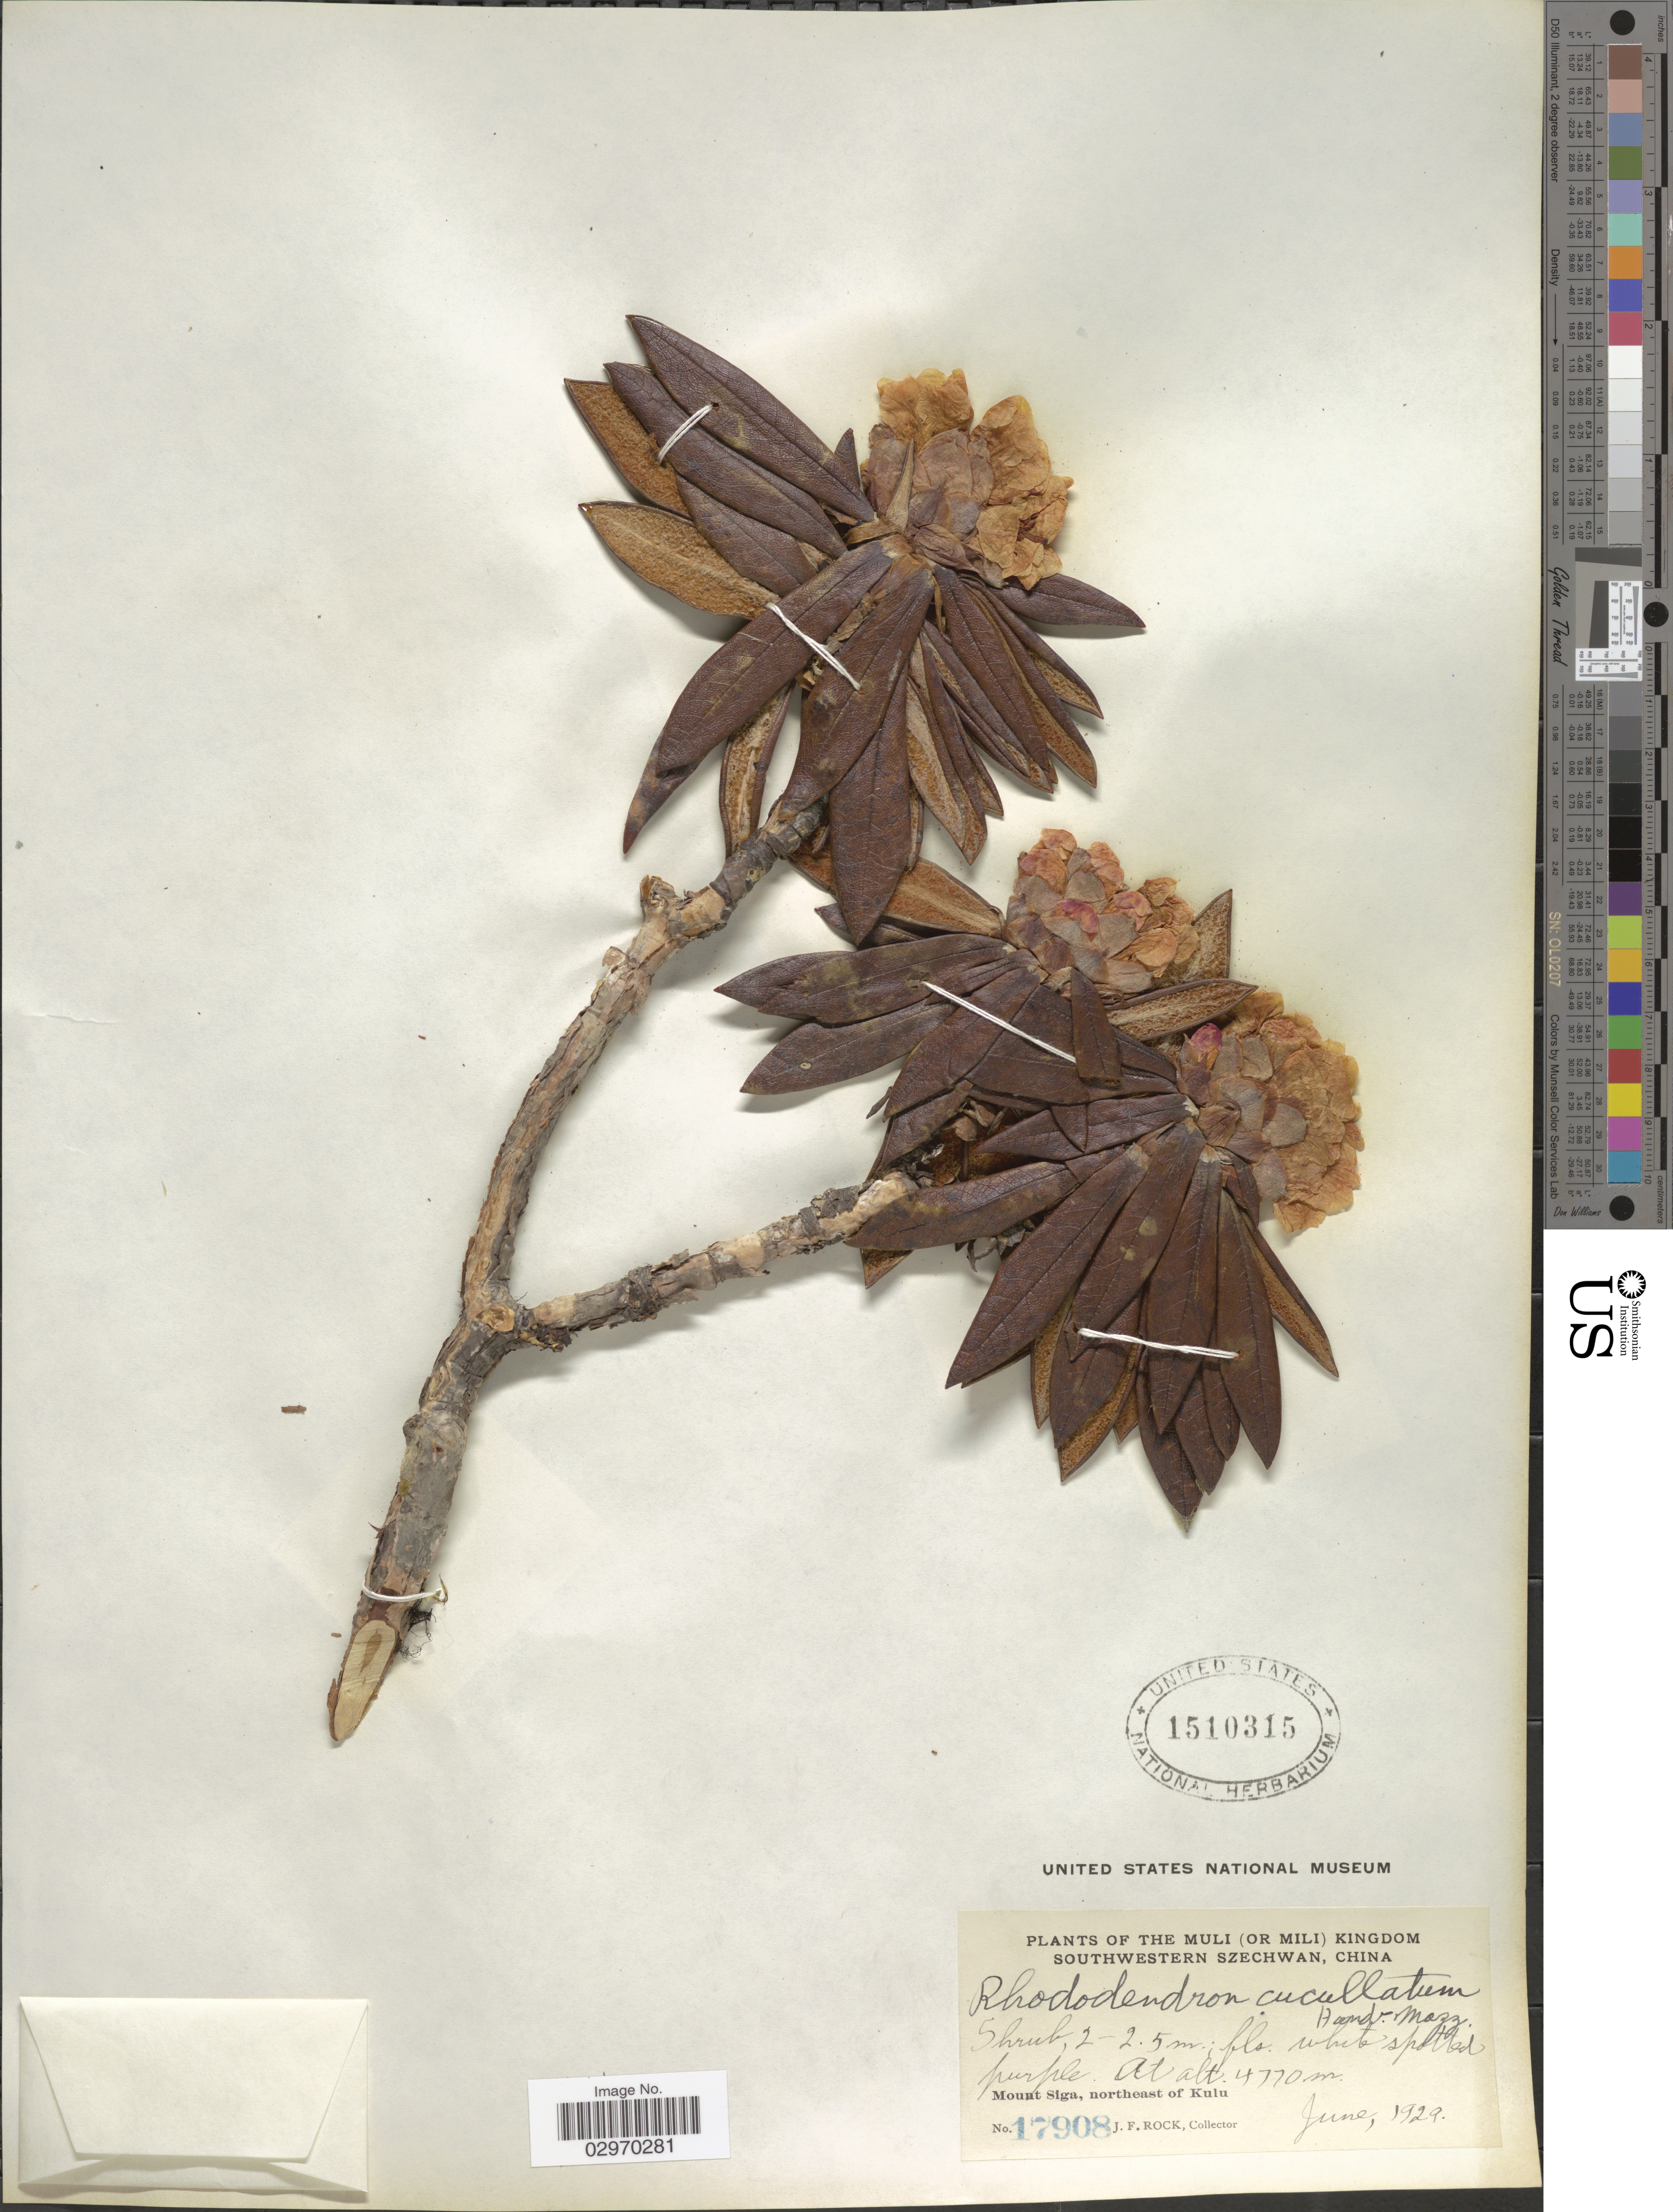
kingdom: Plantae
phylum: Tracheophyta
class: Magnoliopsida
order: Ericales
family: Ericaceae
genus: Rhododendron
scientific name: Rhododendron cucullatum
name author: Hand.-Mazz.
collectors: J. Rock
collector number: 17908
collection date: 1929-06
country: China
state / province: Sichuan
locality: The Muli (or Mili) Kingdom, southwestern Szechwan, Mount Siga, northeast of Kulu.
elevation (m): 4770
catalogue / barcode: US 1510315